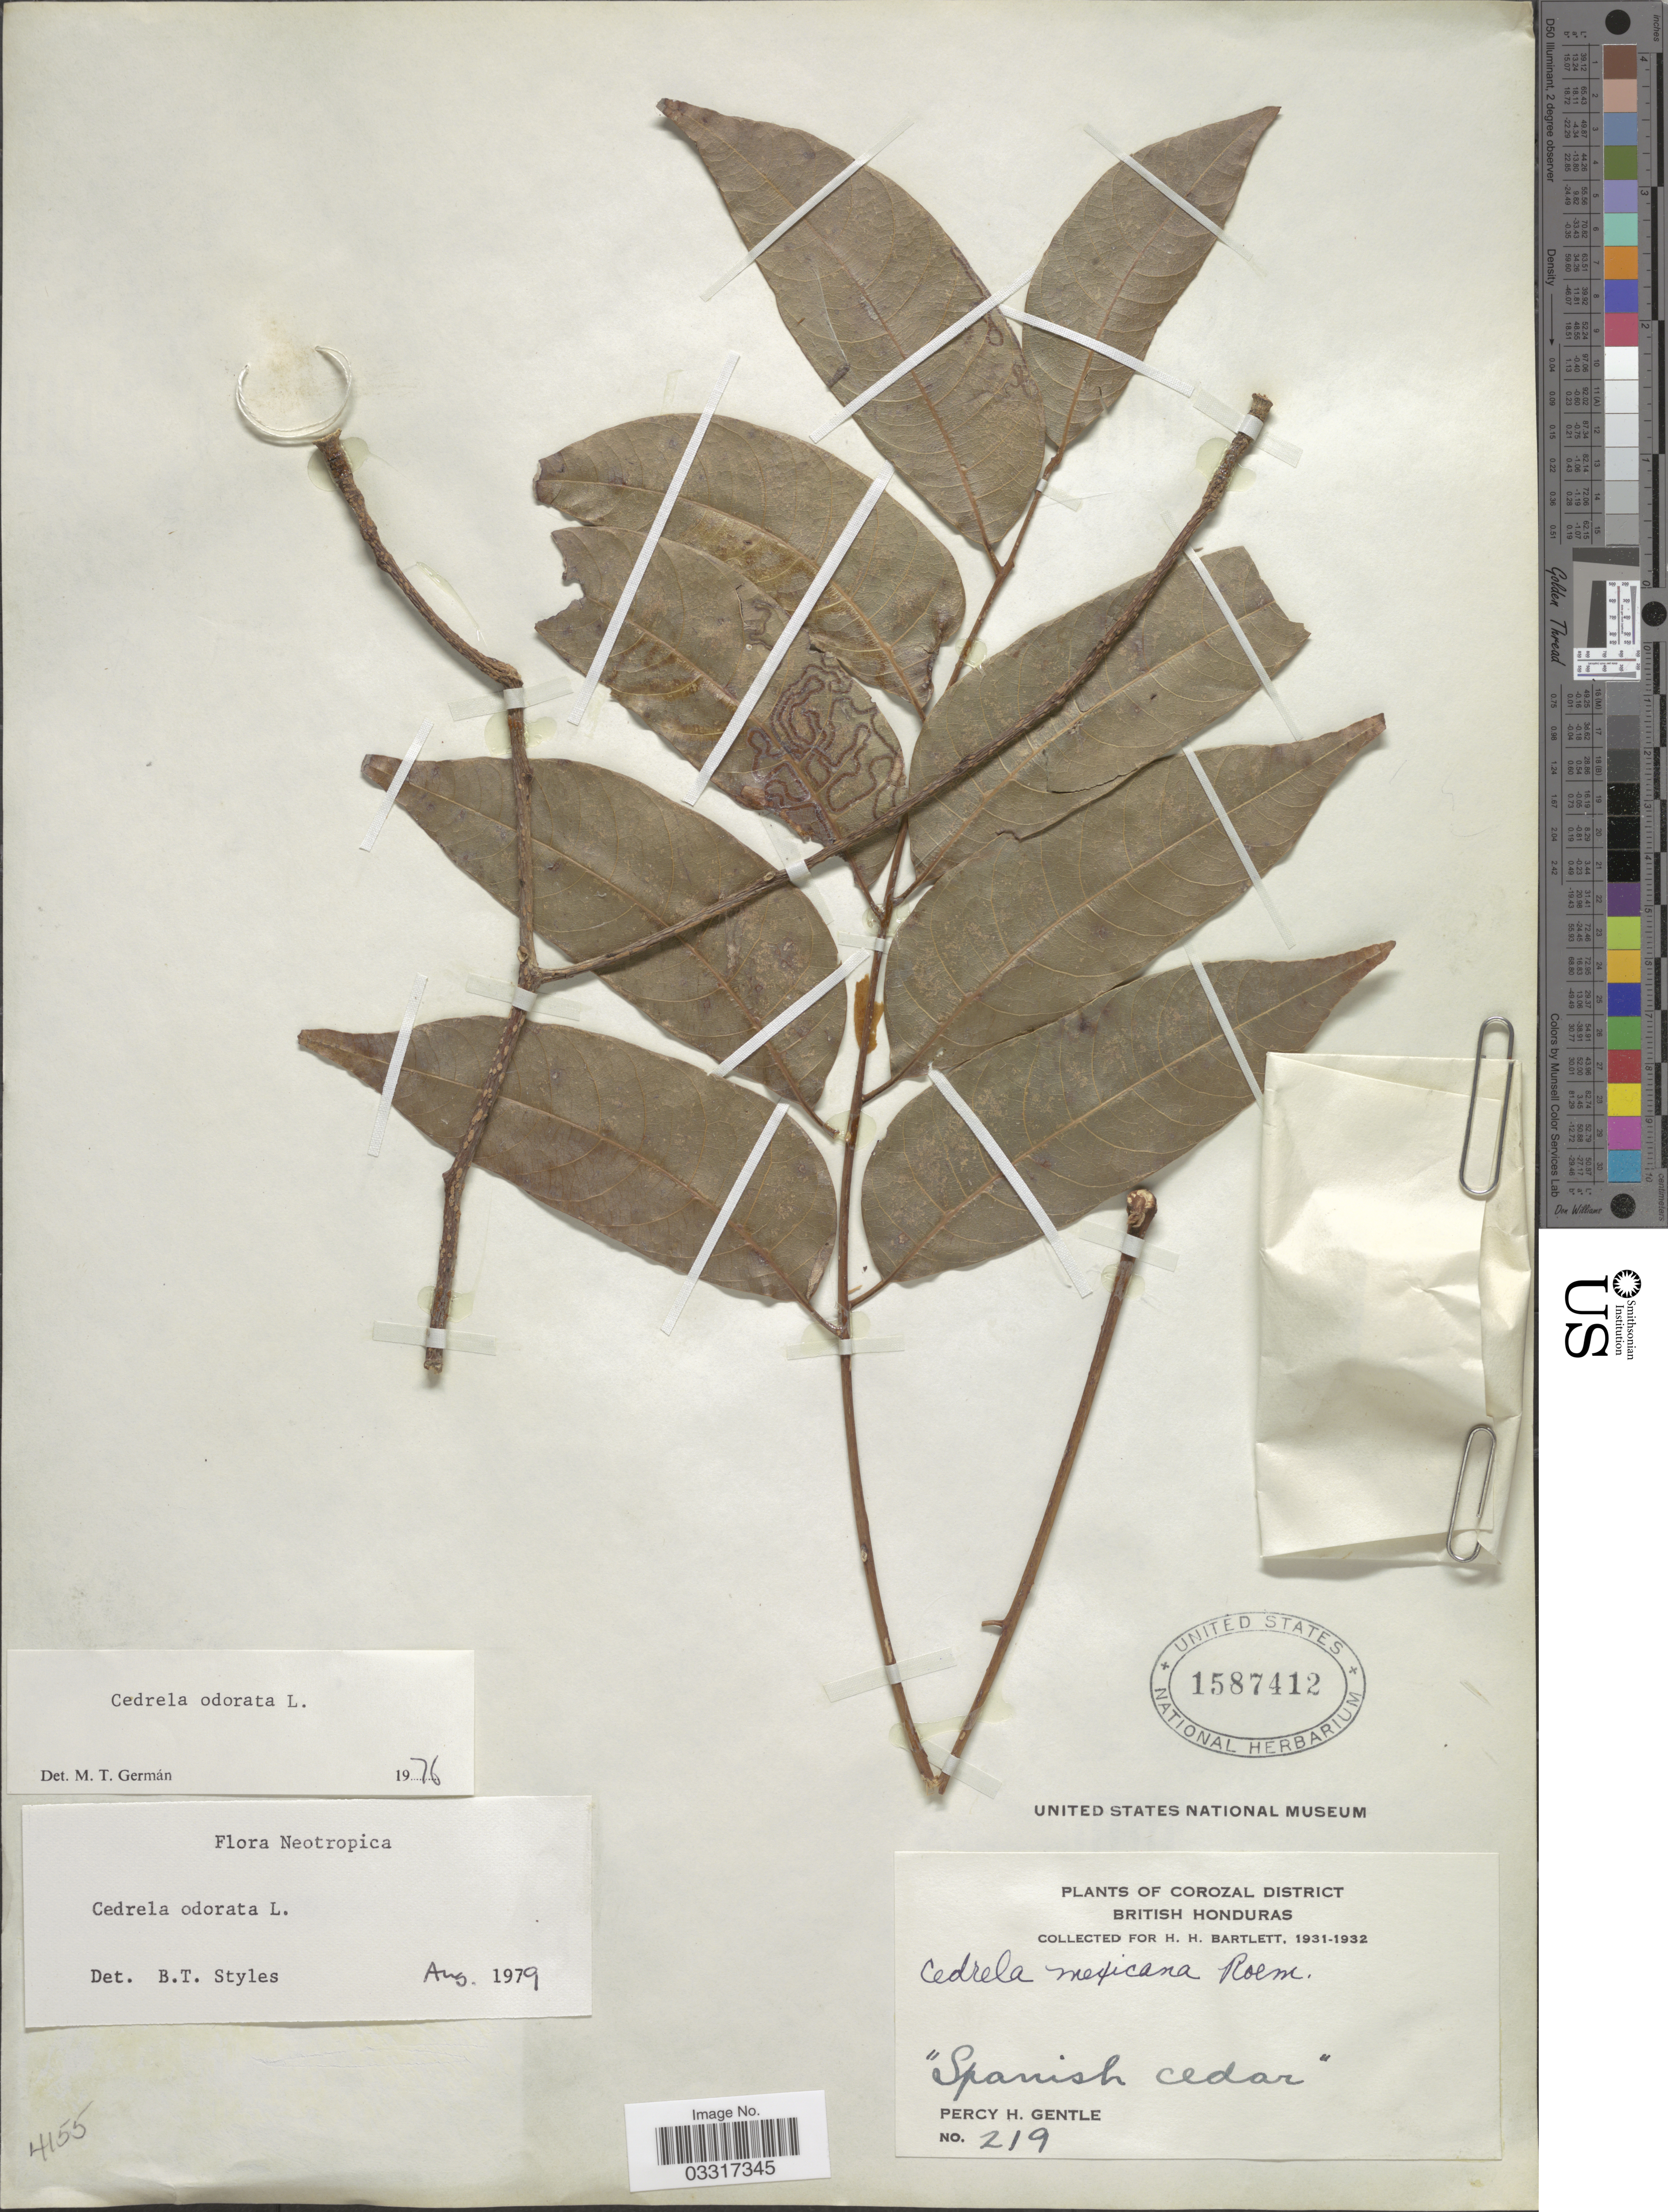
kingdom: Plantae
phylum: Tracheophyta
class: Magnoliopsida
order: Sapindales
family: Meliaceae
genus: Cedrela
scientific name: Cedrela odorata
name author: L.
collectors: P. H. Gentle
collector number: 219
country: Belize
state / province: Corozal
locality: Corozal District. British Honduras.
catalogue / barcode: US 1587412